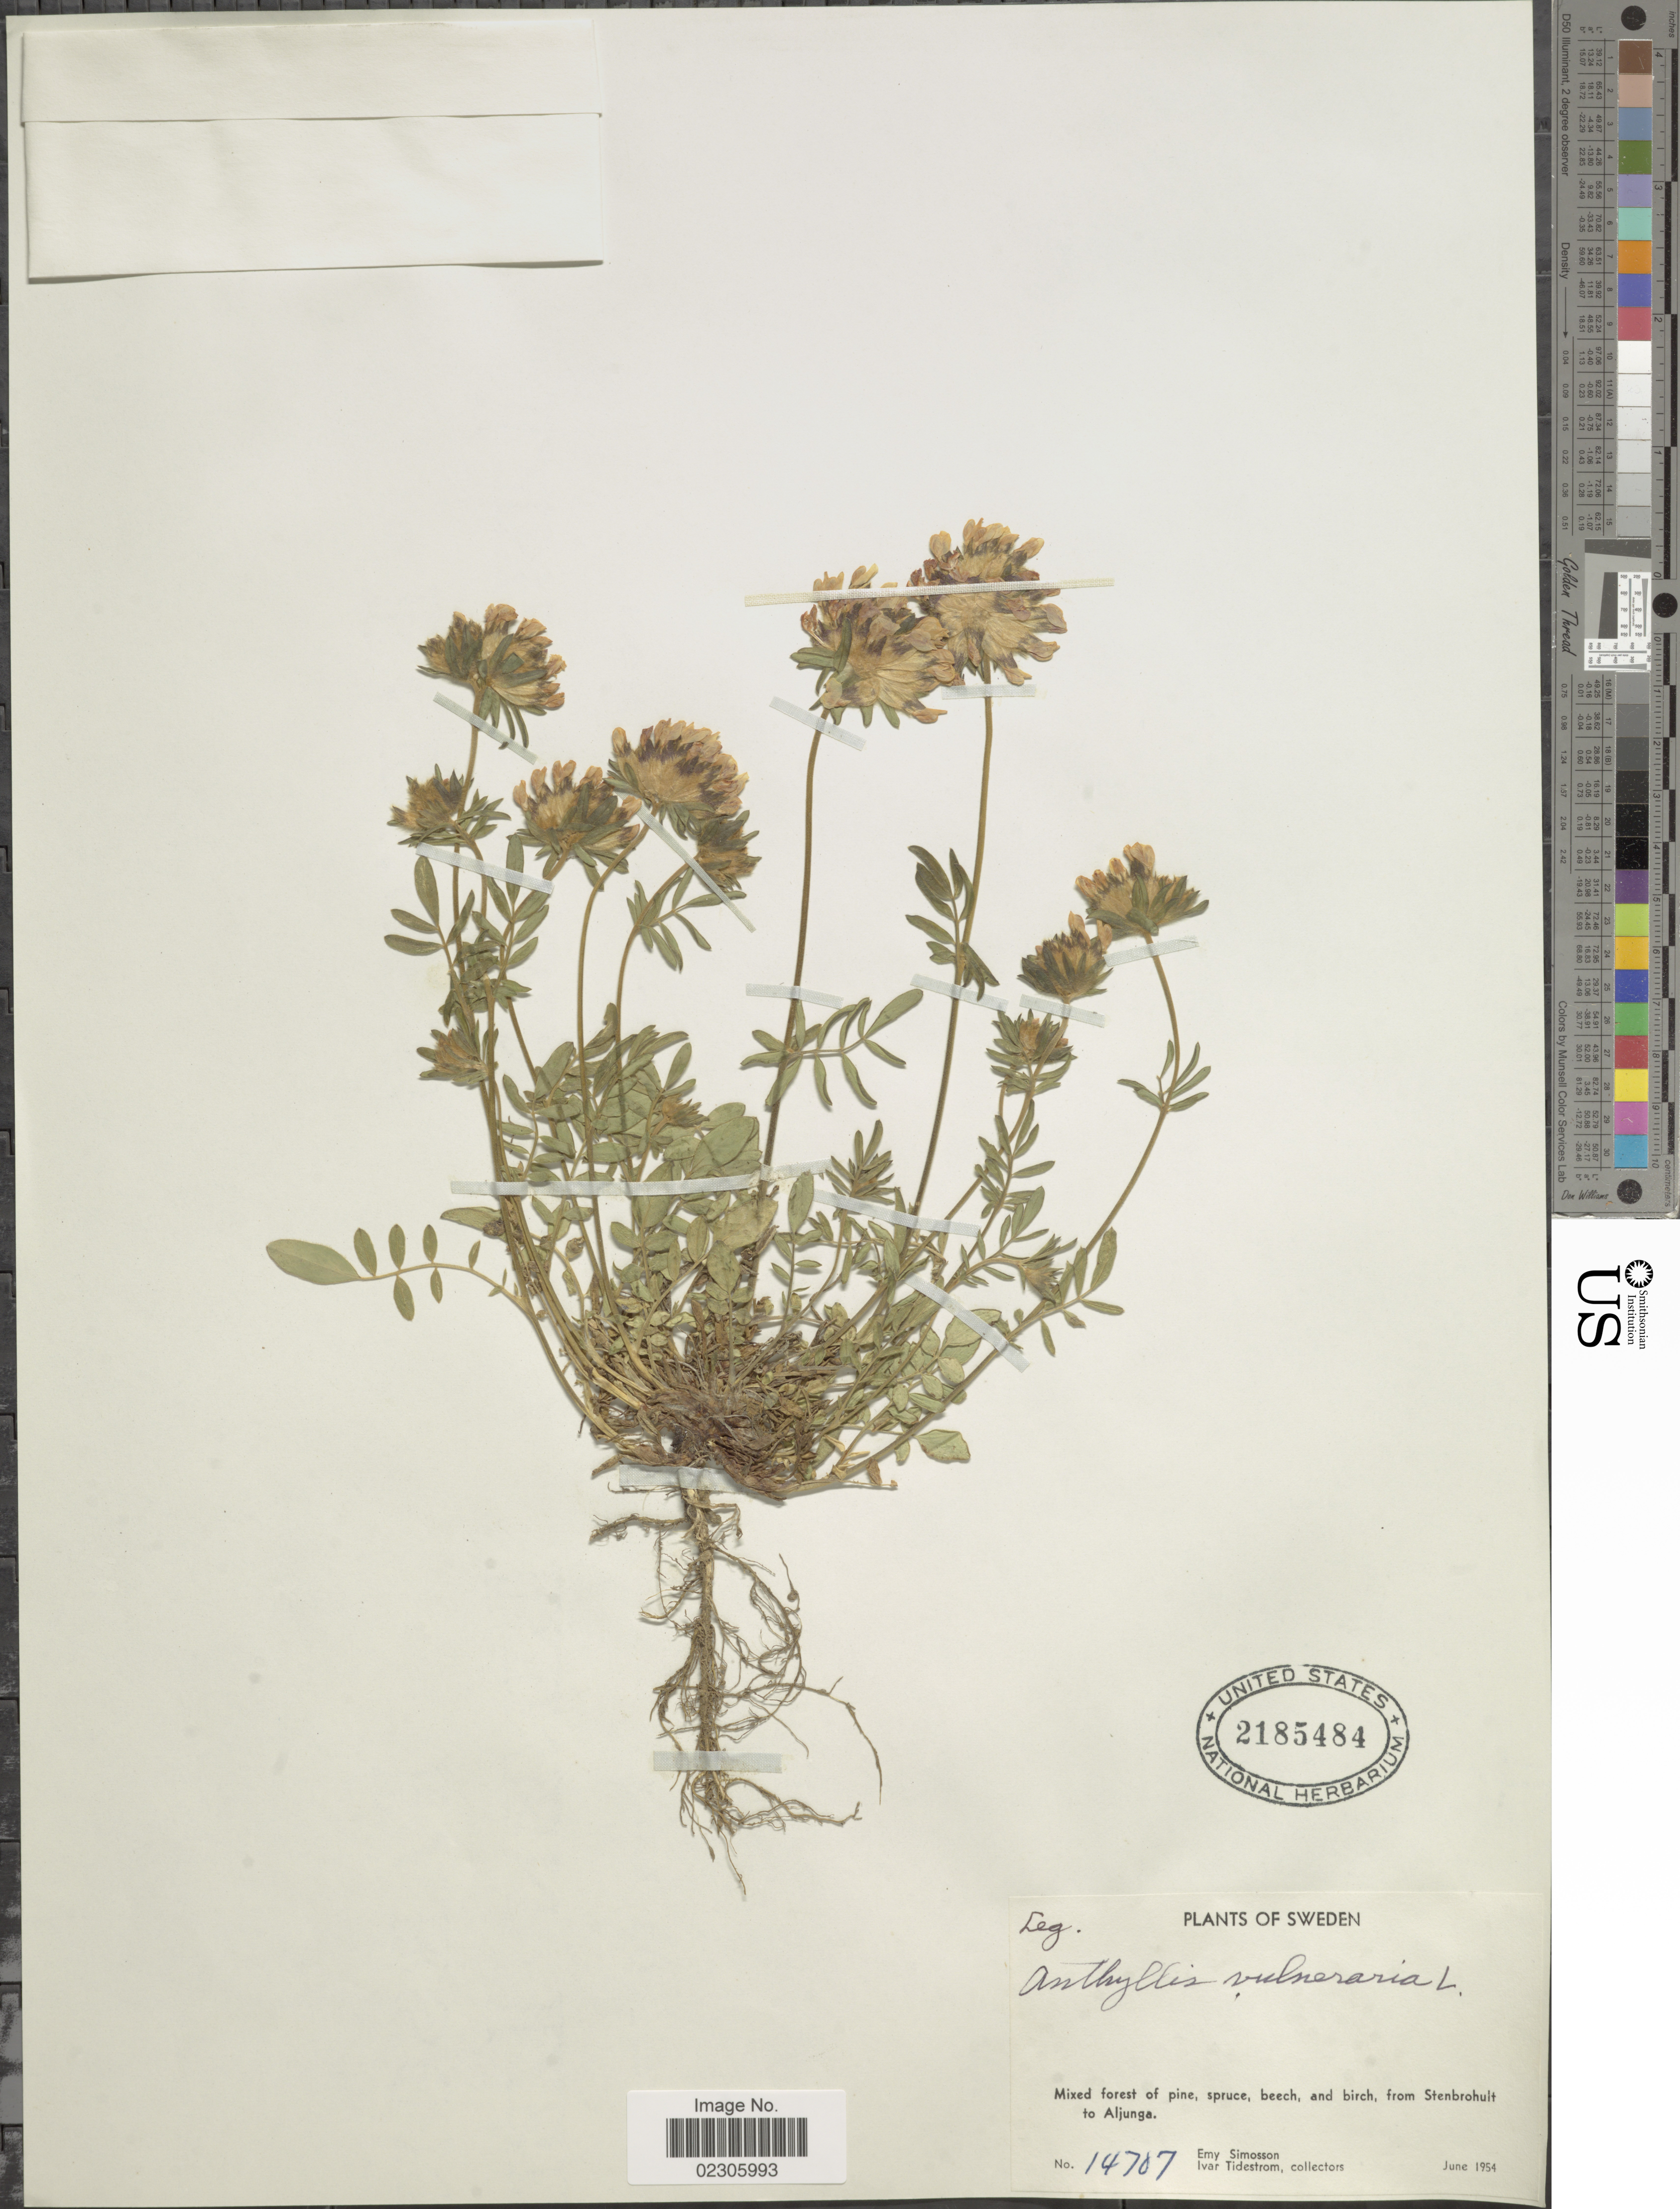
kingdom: Plantae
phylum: Tracheophyta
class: Magnoliopsida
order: Fabales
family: Fabaceae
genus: Anthyllis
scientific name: Anthyllis vulneraria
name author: L.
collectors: E. Simosson & I. F. Tidestrom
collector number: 14787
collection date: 1954-06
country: Sweden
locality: From Stenbrohult to Aljunga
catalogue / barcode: US 2185484